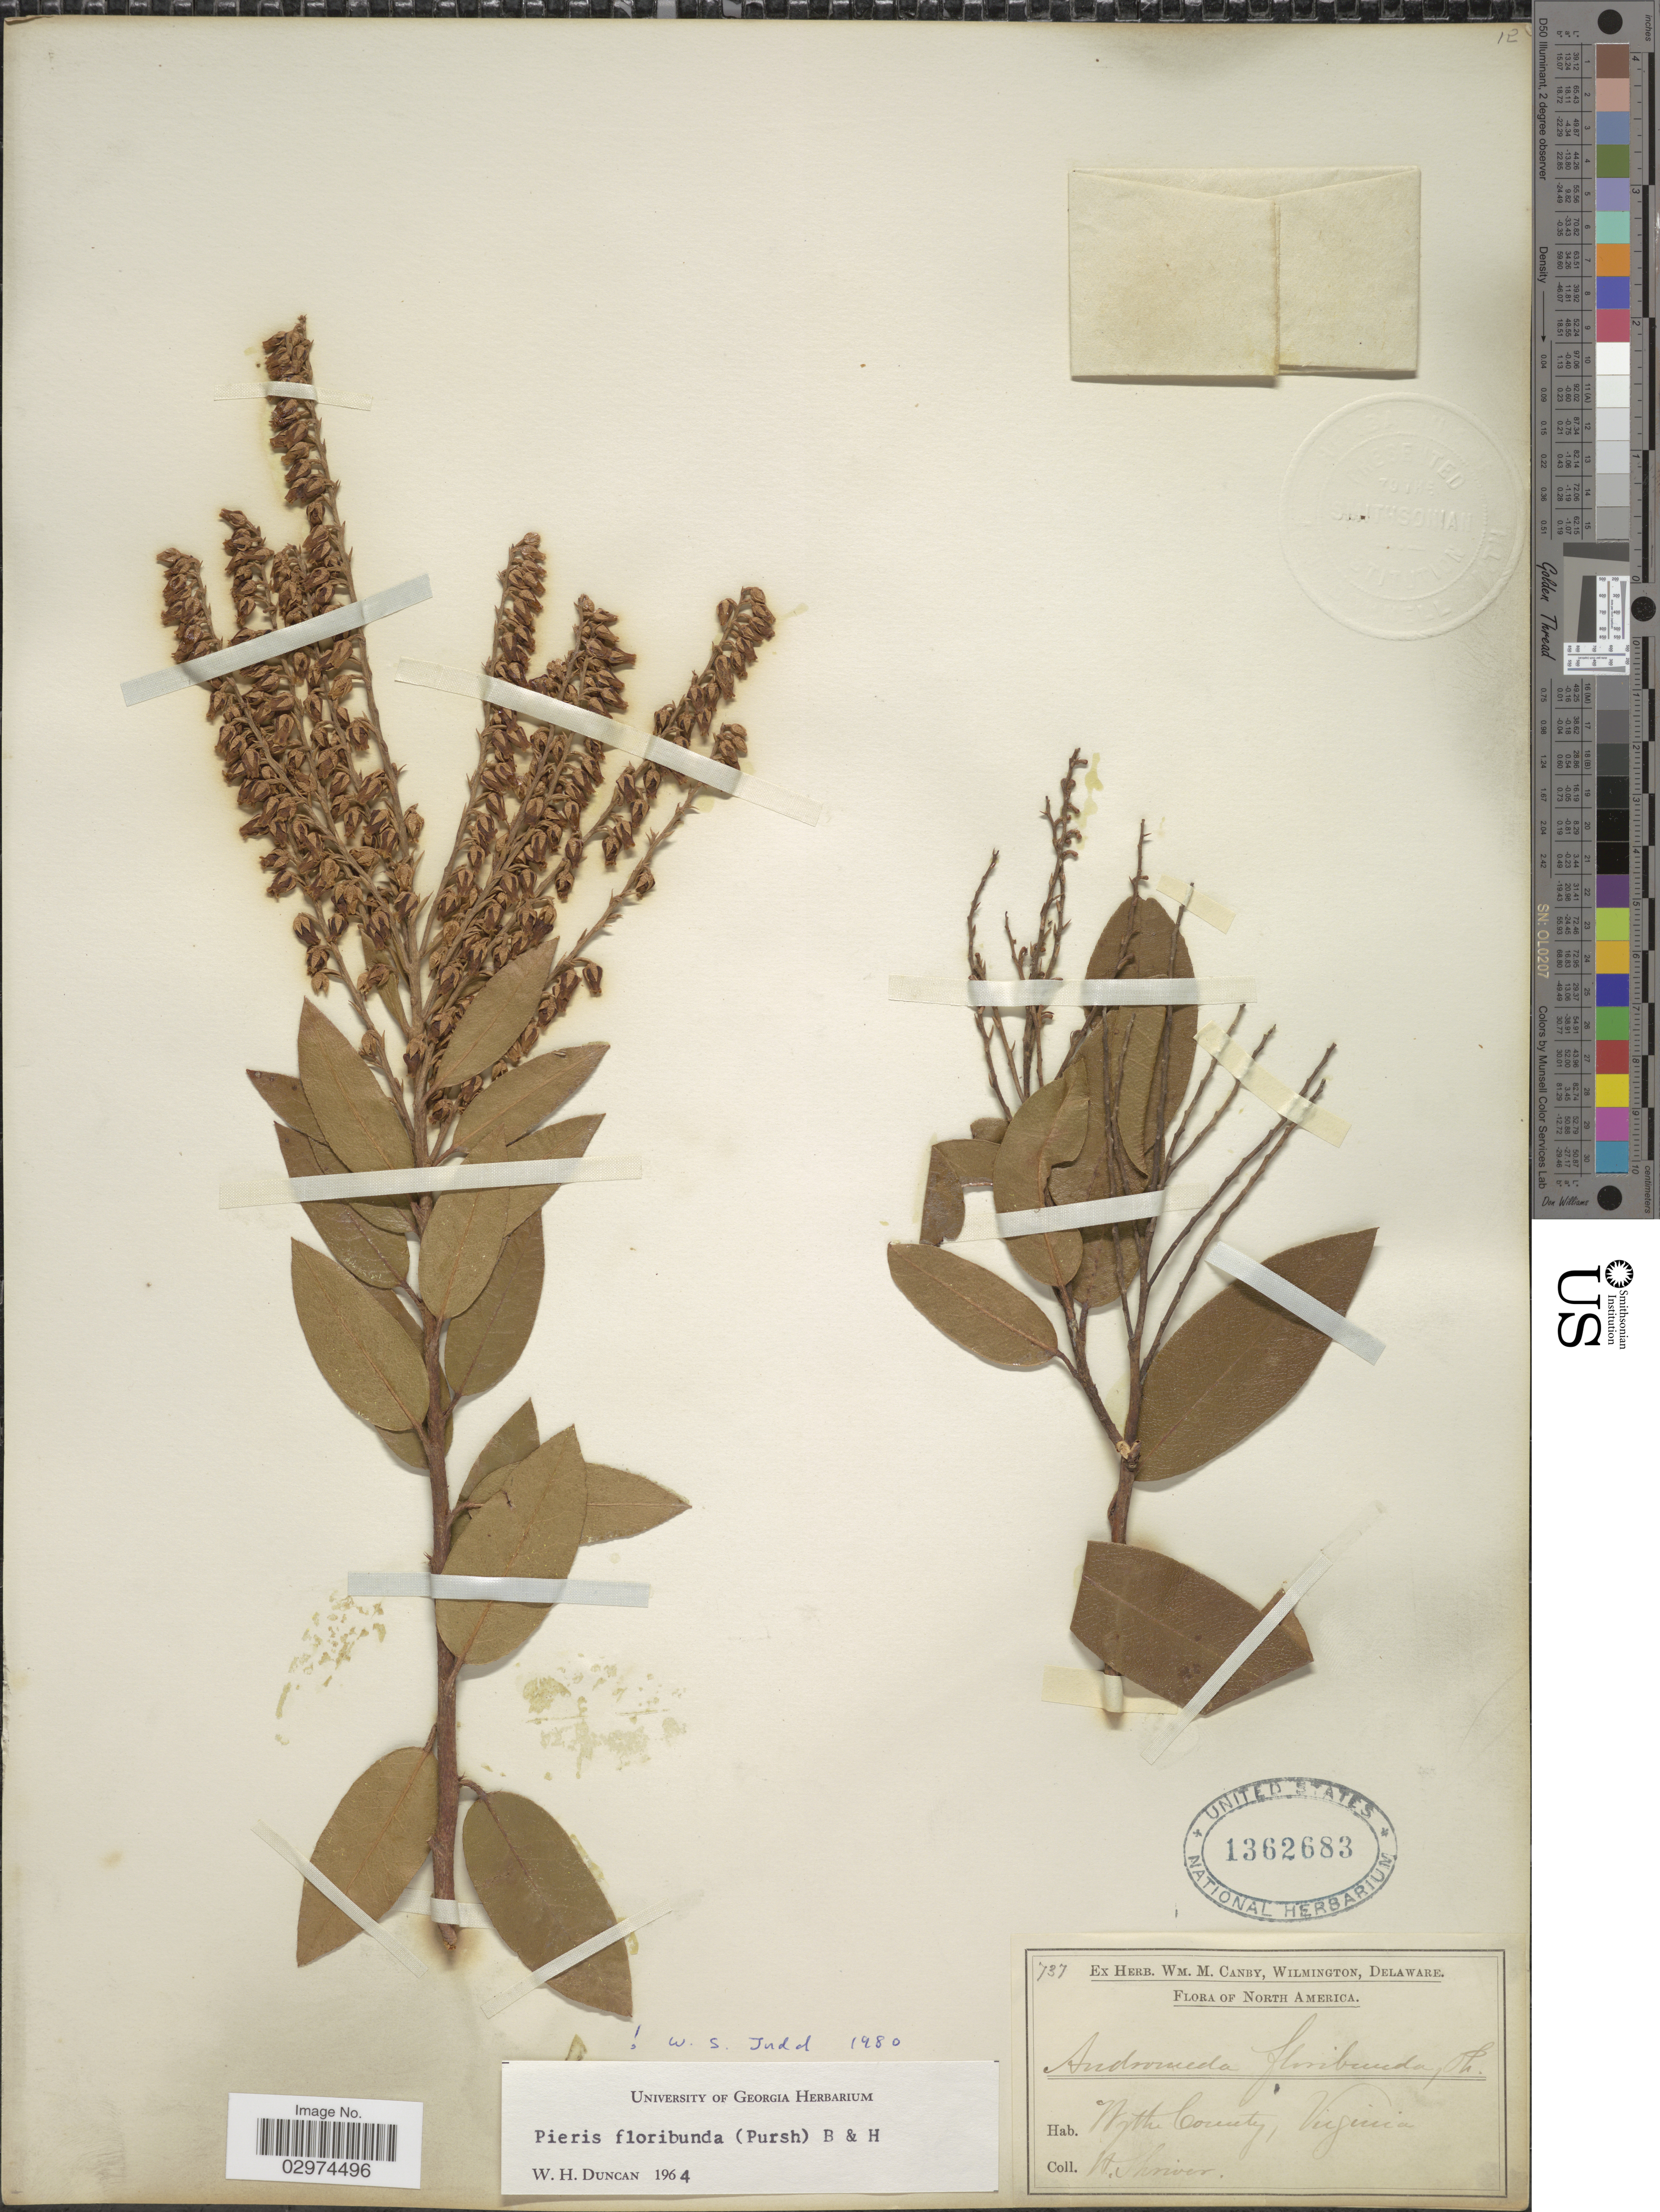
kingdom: Plantae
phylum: Tracheophyta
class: Magnoliopsida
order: Ericales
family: Ericaceae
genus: Pieris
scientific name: Pieris floribunda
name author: (Pursh) Benth. & Hook. f.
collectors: H. Shriver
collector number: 737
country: United States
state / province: Virginia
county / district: Wythe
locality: Wythe County.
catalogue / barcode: US 1362683